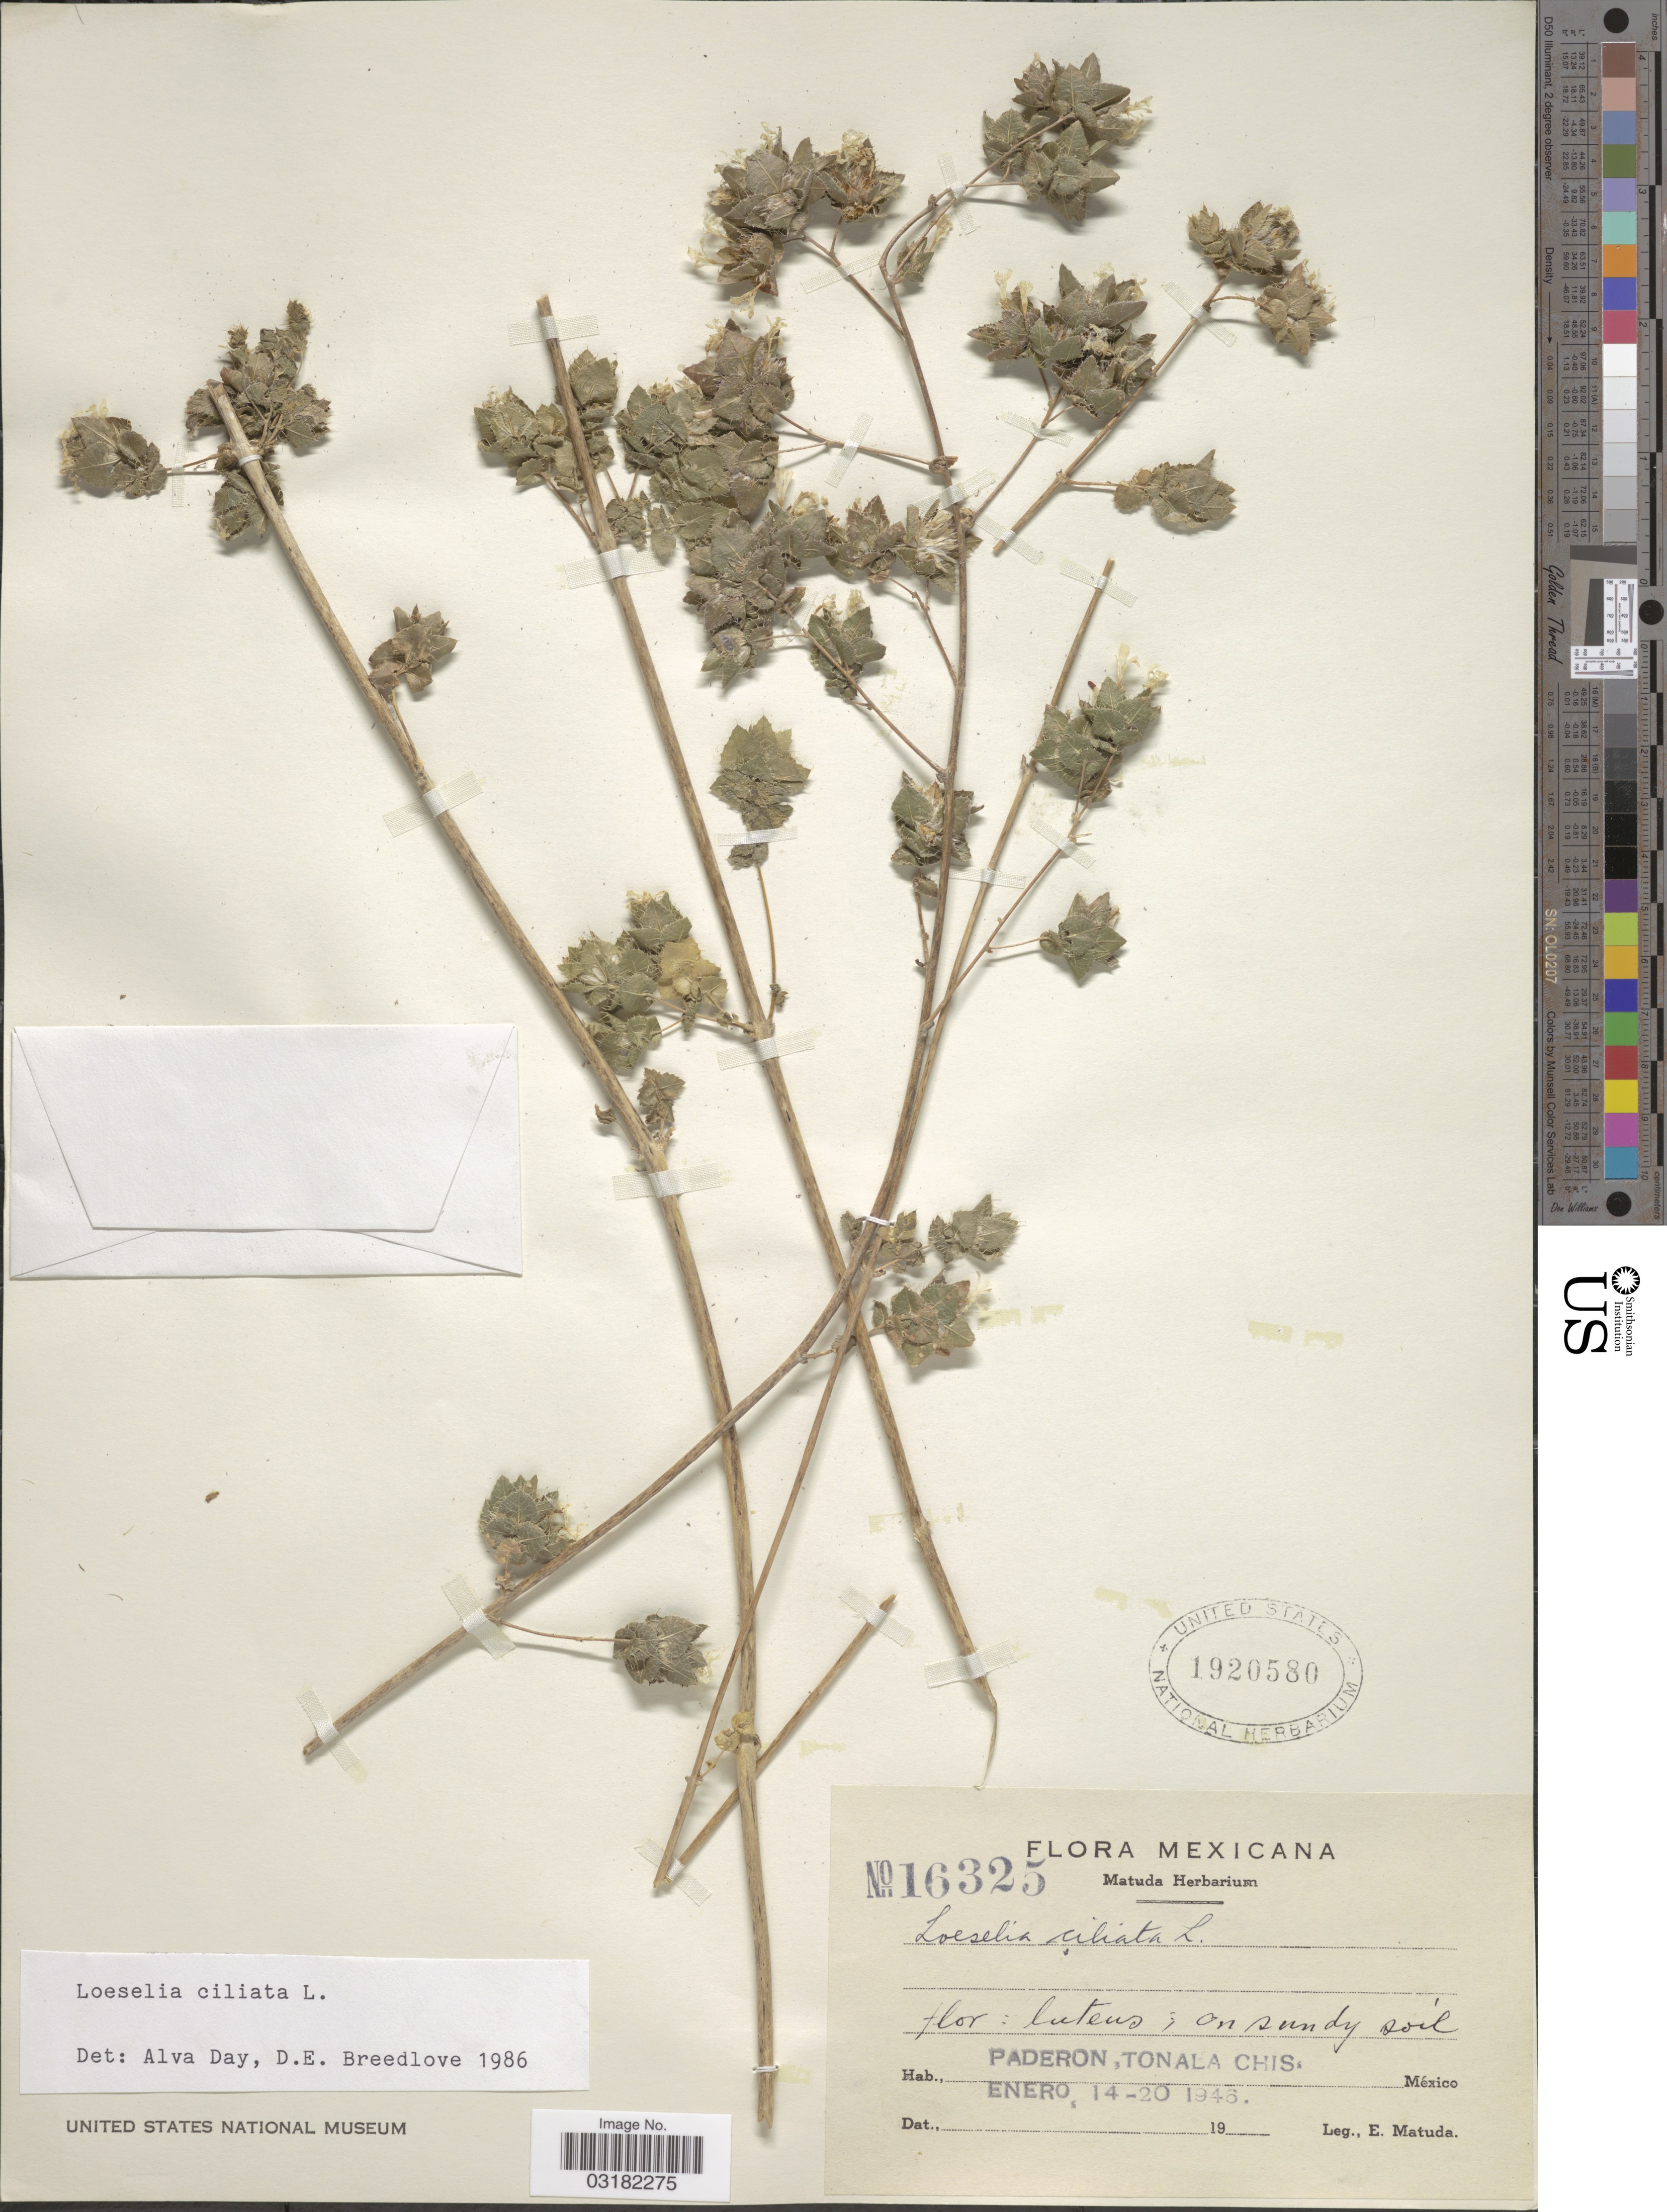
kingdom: Plantae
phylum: Tracheophyta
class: Magnoliopsida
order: Ericales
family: Polemoniaceae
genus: Loeselia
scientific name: Loeselia ciliata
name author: L.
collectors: E. Matuda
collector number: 16325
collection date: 1946-01-14/1946-01-20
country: Mexico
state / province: Chiapas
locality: Paderon, Tonala.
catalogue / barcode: US 1920580